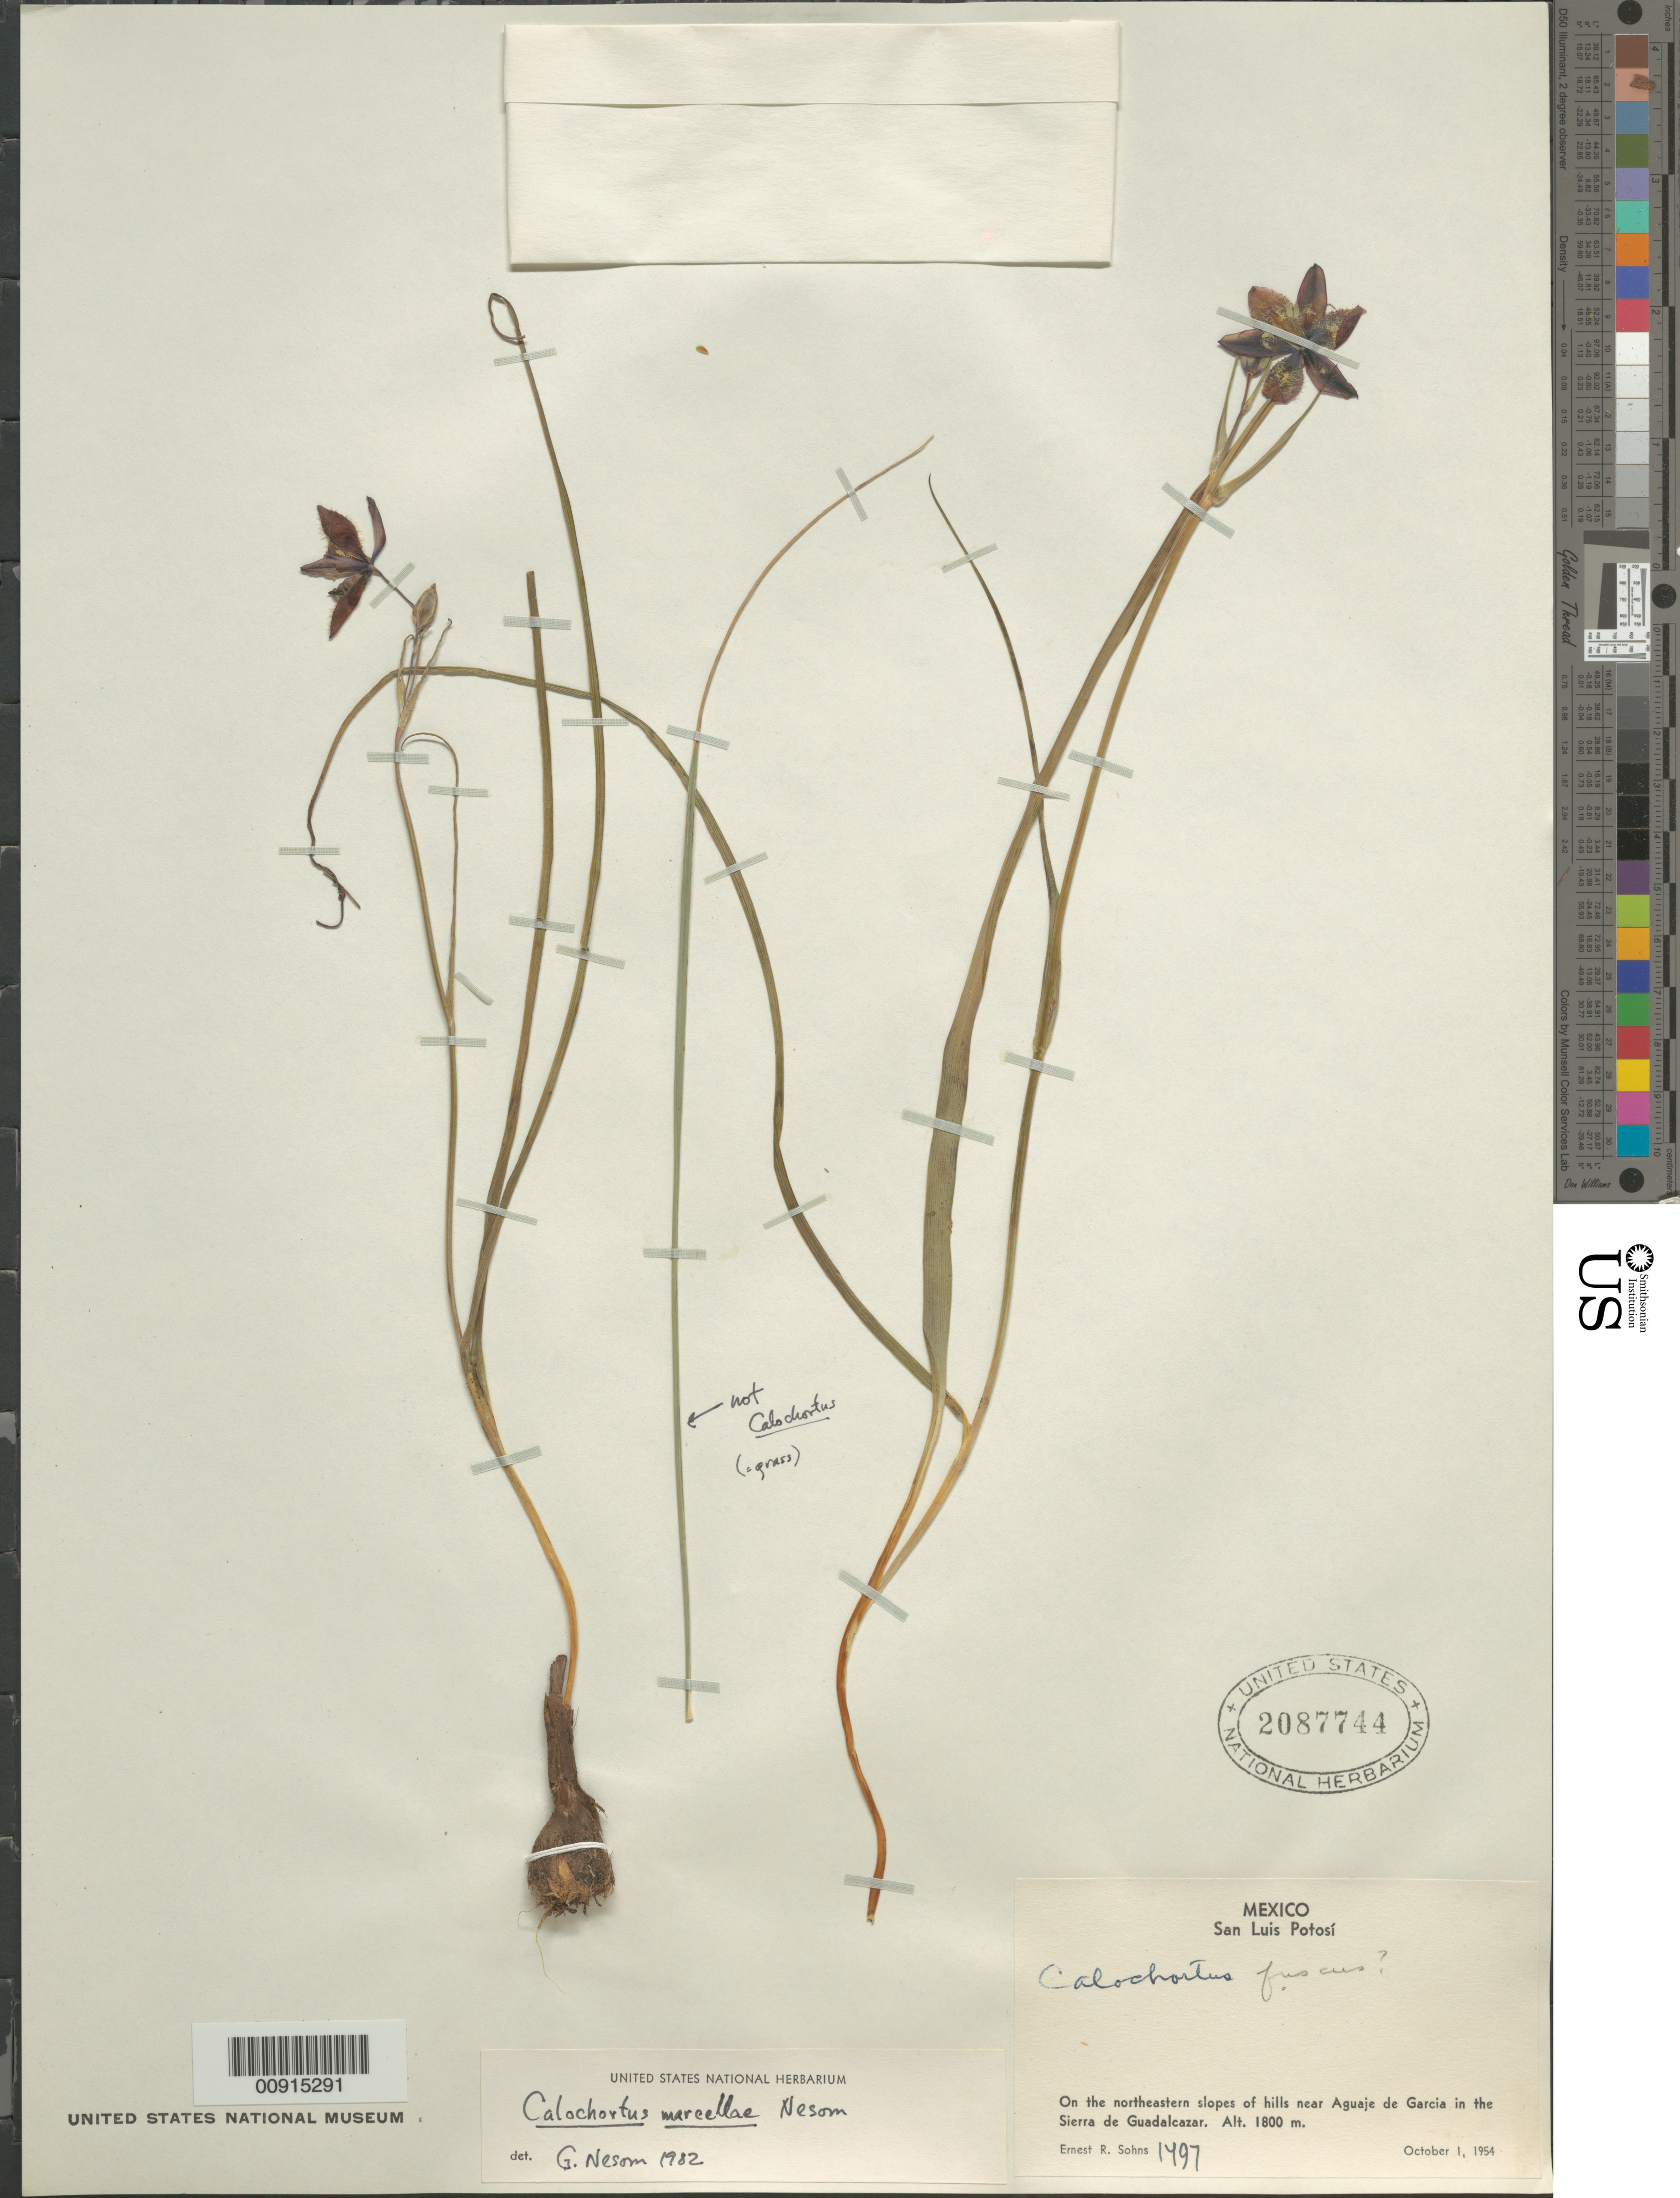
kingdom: Plantae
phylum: Tracheophyta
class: Liliopsida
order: Liliales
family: Liliaceae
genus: Calochortus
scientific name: Calochortus marcellae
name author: G.L. Nesom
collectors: E. R. Sohns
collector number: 1497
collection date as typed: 01 Oct 1954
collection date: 1954-10-01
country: Mexico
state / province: San Luis Potosí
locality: Near Aguaje de García, in the Sierra de Guadalcazar. San Luis Potosí.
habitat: On the northeastern slopes of hills.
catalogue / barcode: US 2087744